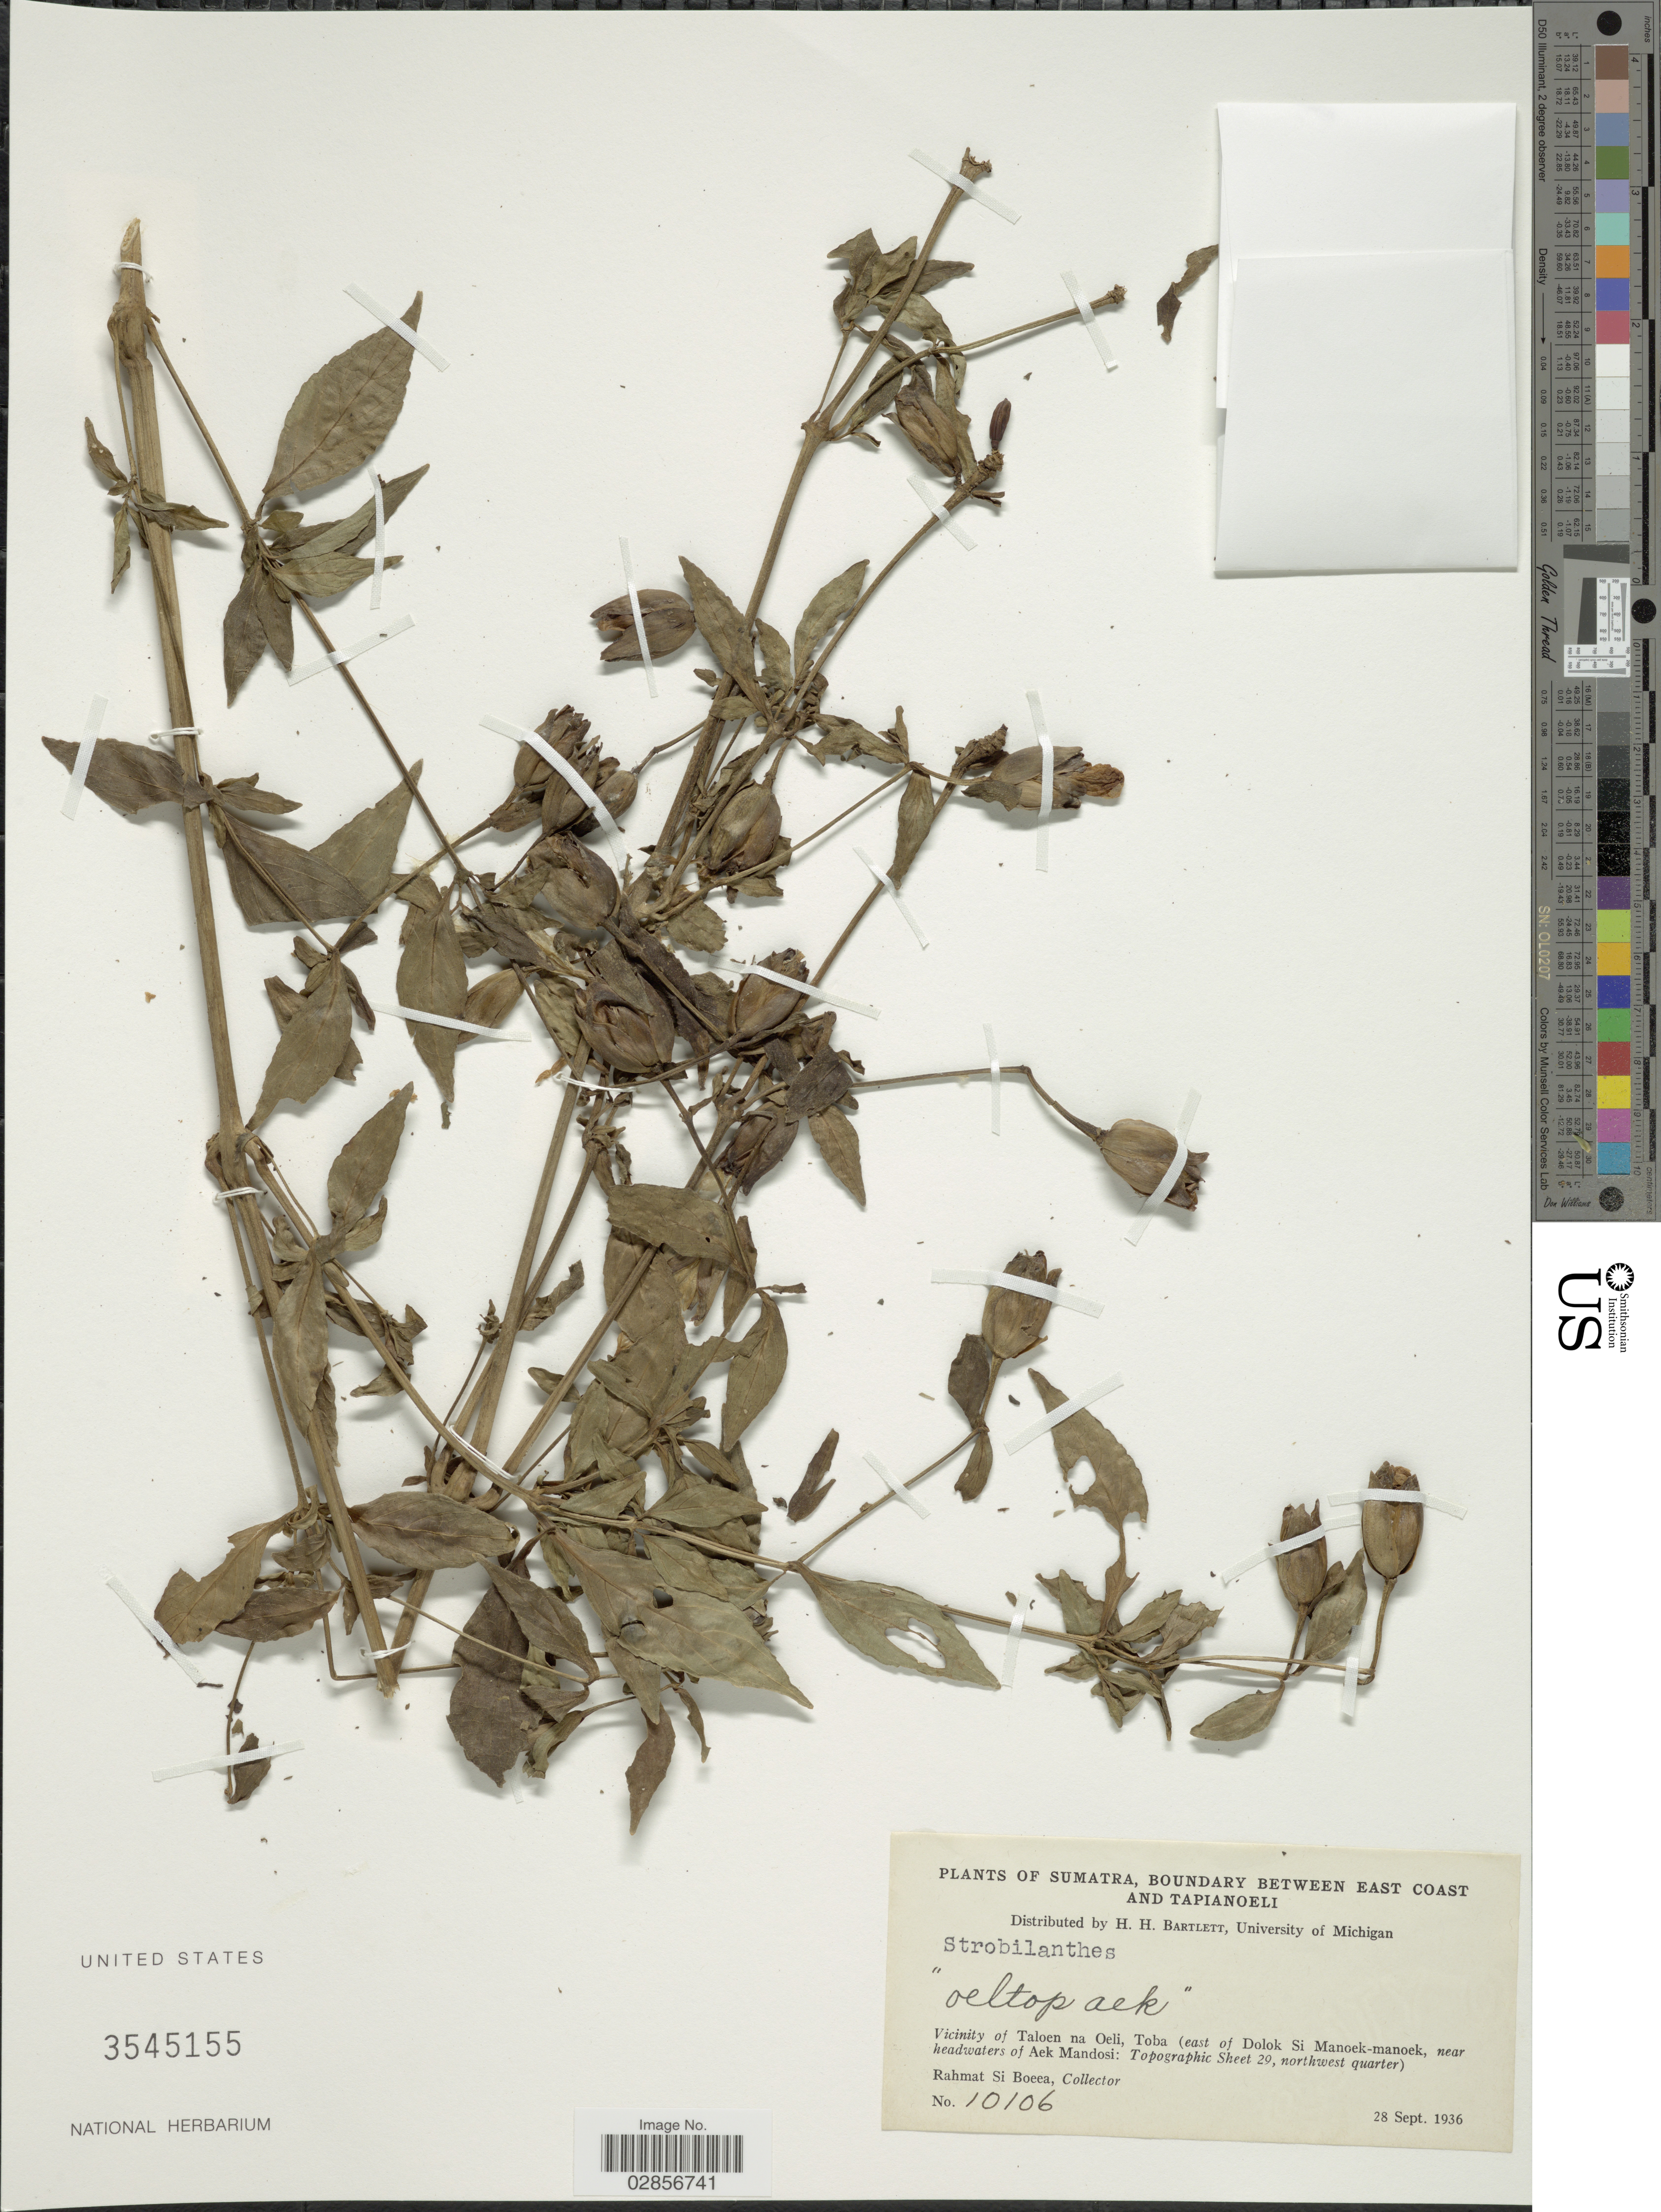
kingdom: Plantae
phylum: Tracheophyta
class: Magnoliopsida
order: Lamiales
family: Acanthaceae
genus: Strobilanthes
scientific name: Strobilanthes sp.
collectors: Rahmat Si Boeea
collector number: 10106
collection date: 1936-09-28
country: Indonesia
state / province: Sumatra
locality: Boundary between East Coast and Tapianoeli. Vicinity of Taloen na Oeli, Toba (east of Dolok Si Manoek-manoek, near headwaters of Aek Mandosi: Topographic Sheet, 29, northwest quarter).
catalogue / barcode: US 3545155